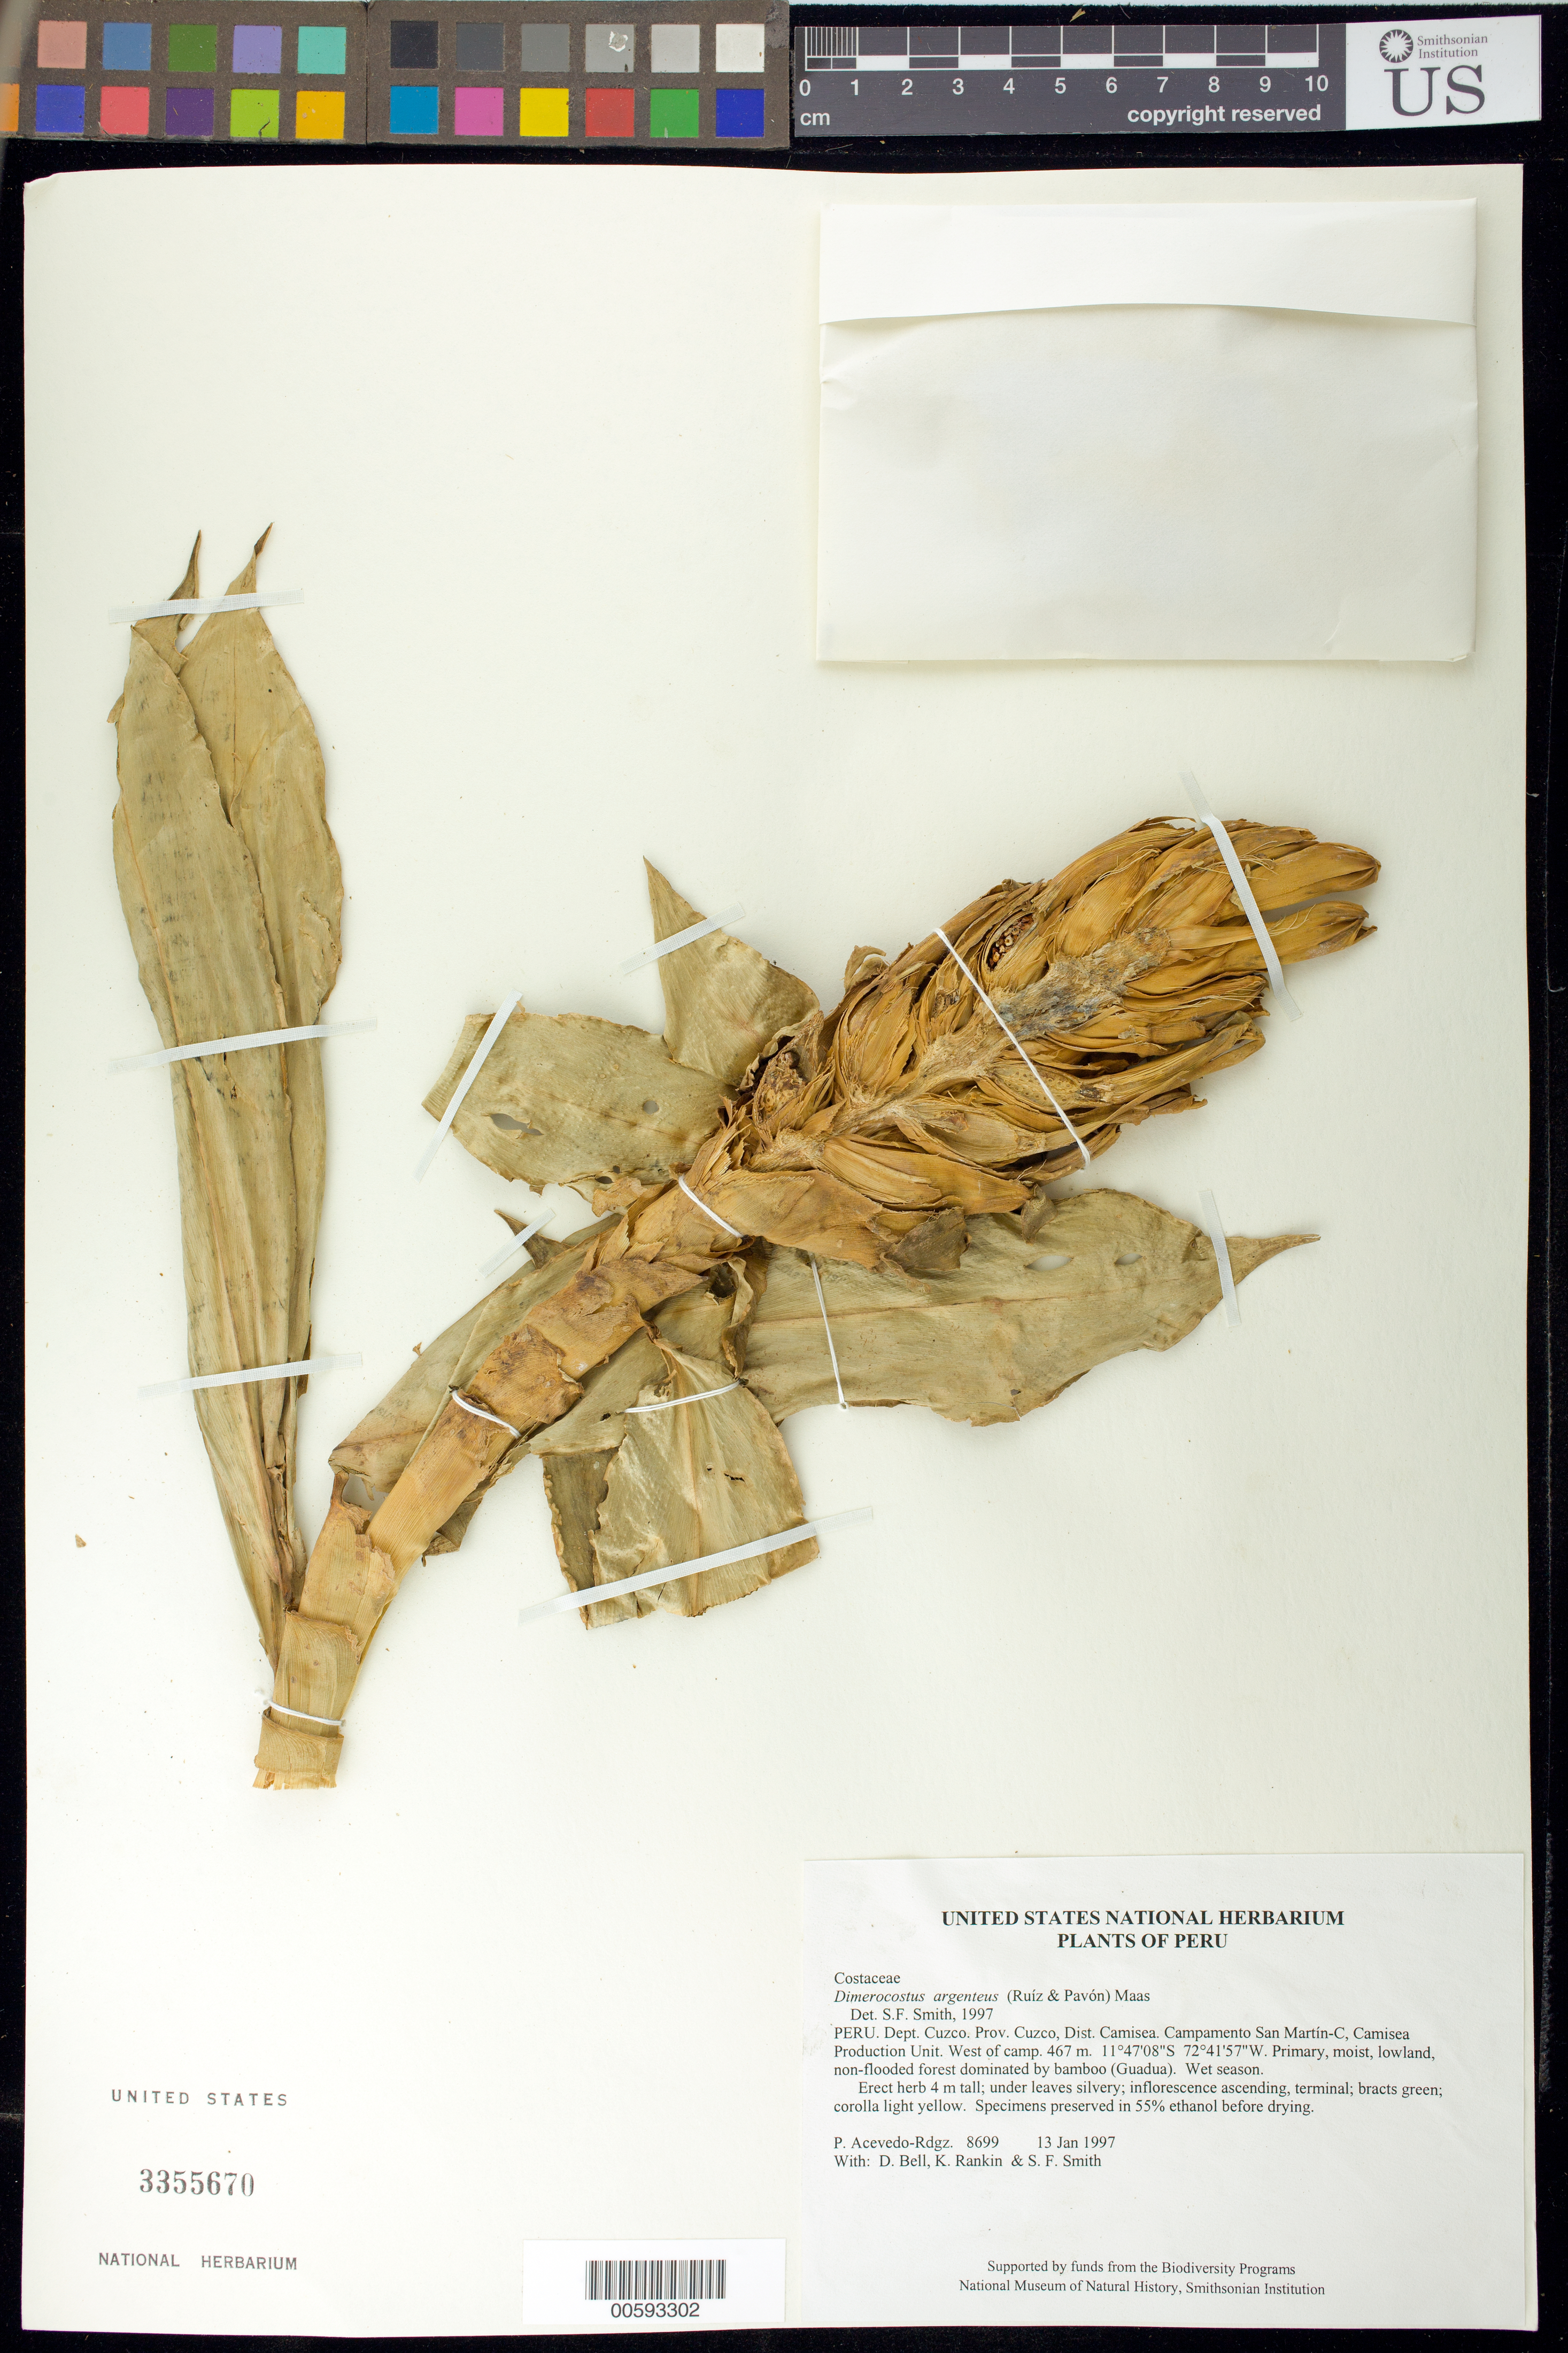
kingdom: Plantae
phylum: Tracheophyta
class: Liliopsida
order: Zingiberales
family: Costaceae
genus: Dimerocostus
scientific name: Dimerocostus argenteus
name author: (Ruiz & Pav.) Maas & H. Maas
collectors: P. Acevedo-Rodr., D. A. Bell, K. B. Rankin & S.F. Smith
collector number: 8699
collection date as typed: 13 Jan 1997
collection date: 1997-01-13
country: Peru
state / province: Cusco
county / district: Cusco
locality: Districto Camisea, Campamento San Martín-C, Camisea Production Unit. West of camp.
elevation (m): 467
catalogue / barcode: US 3355670